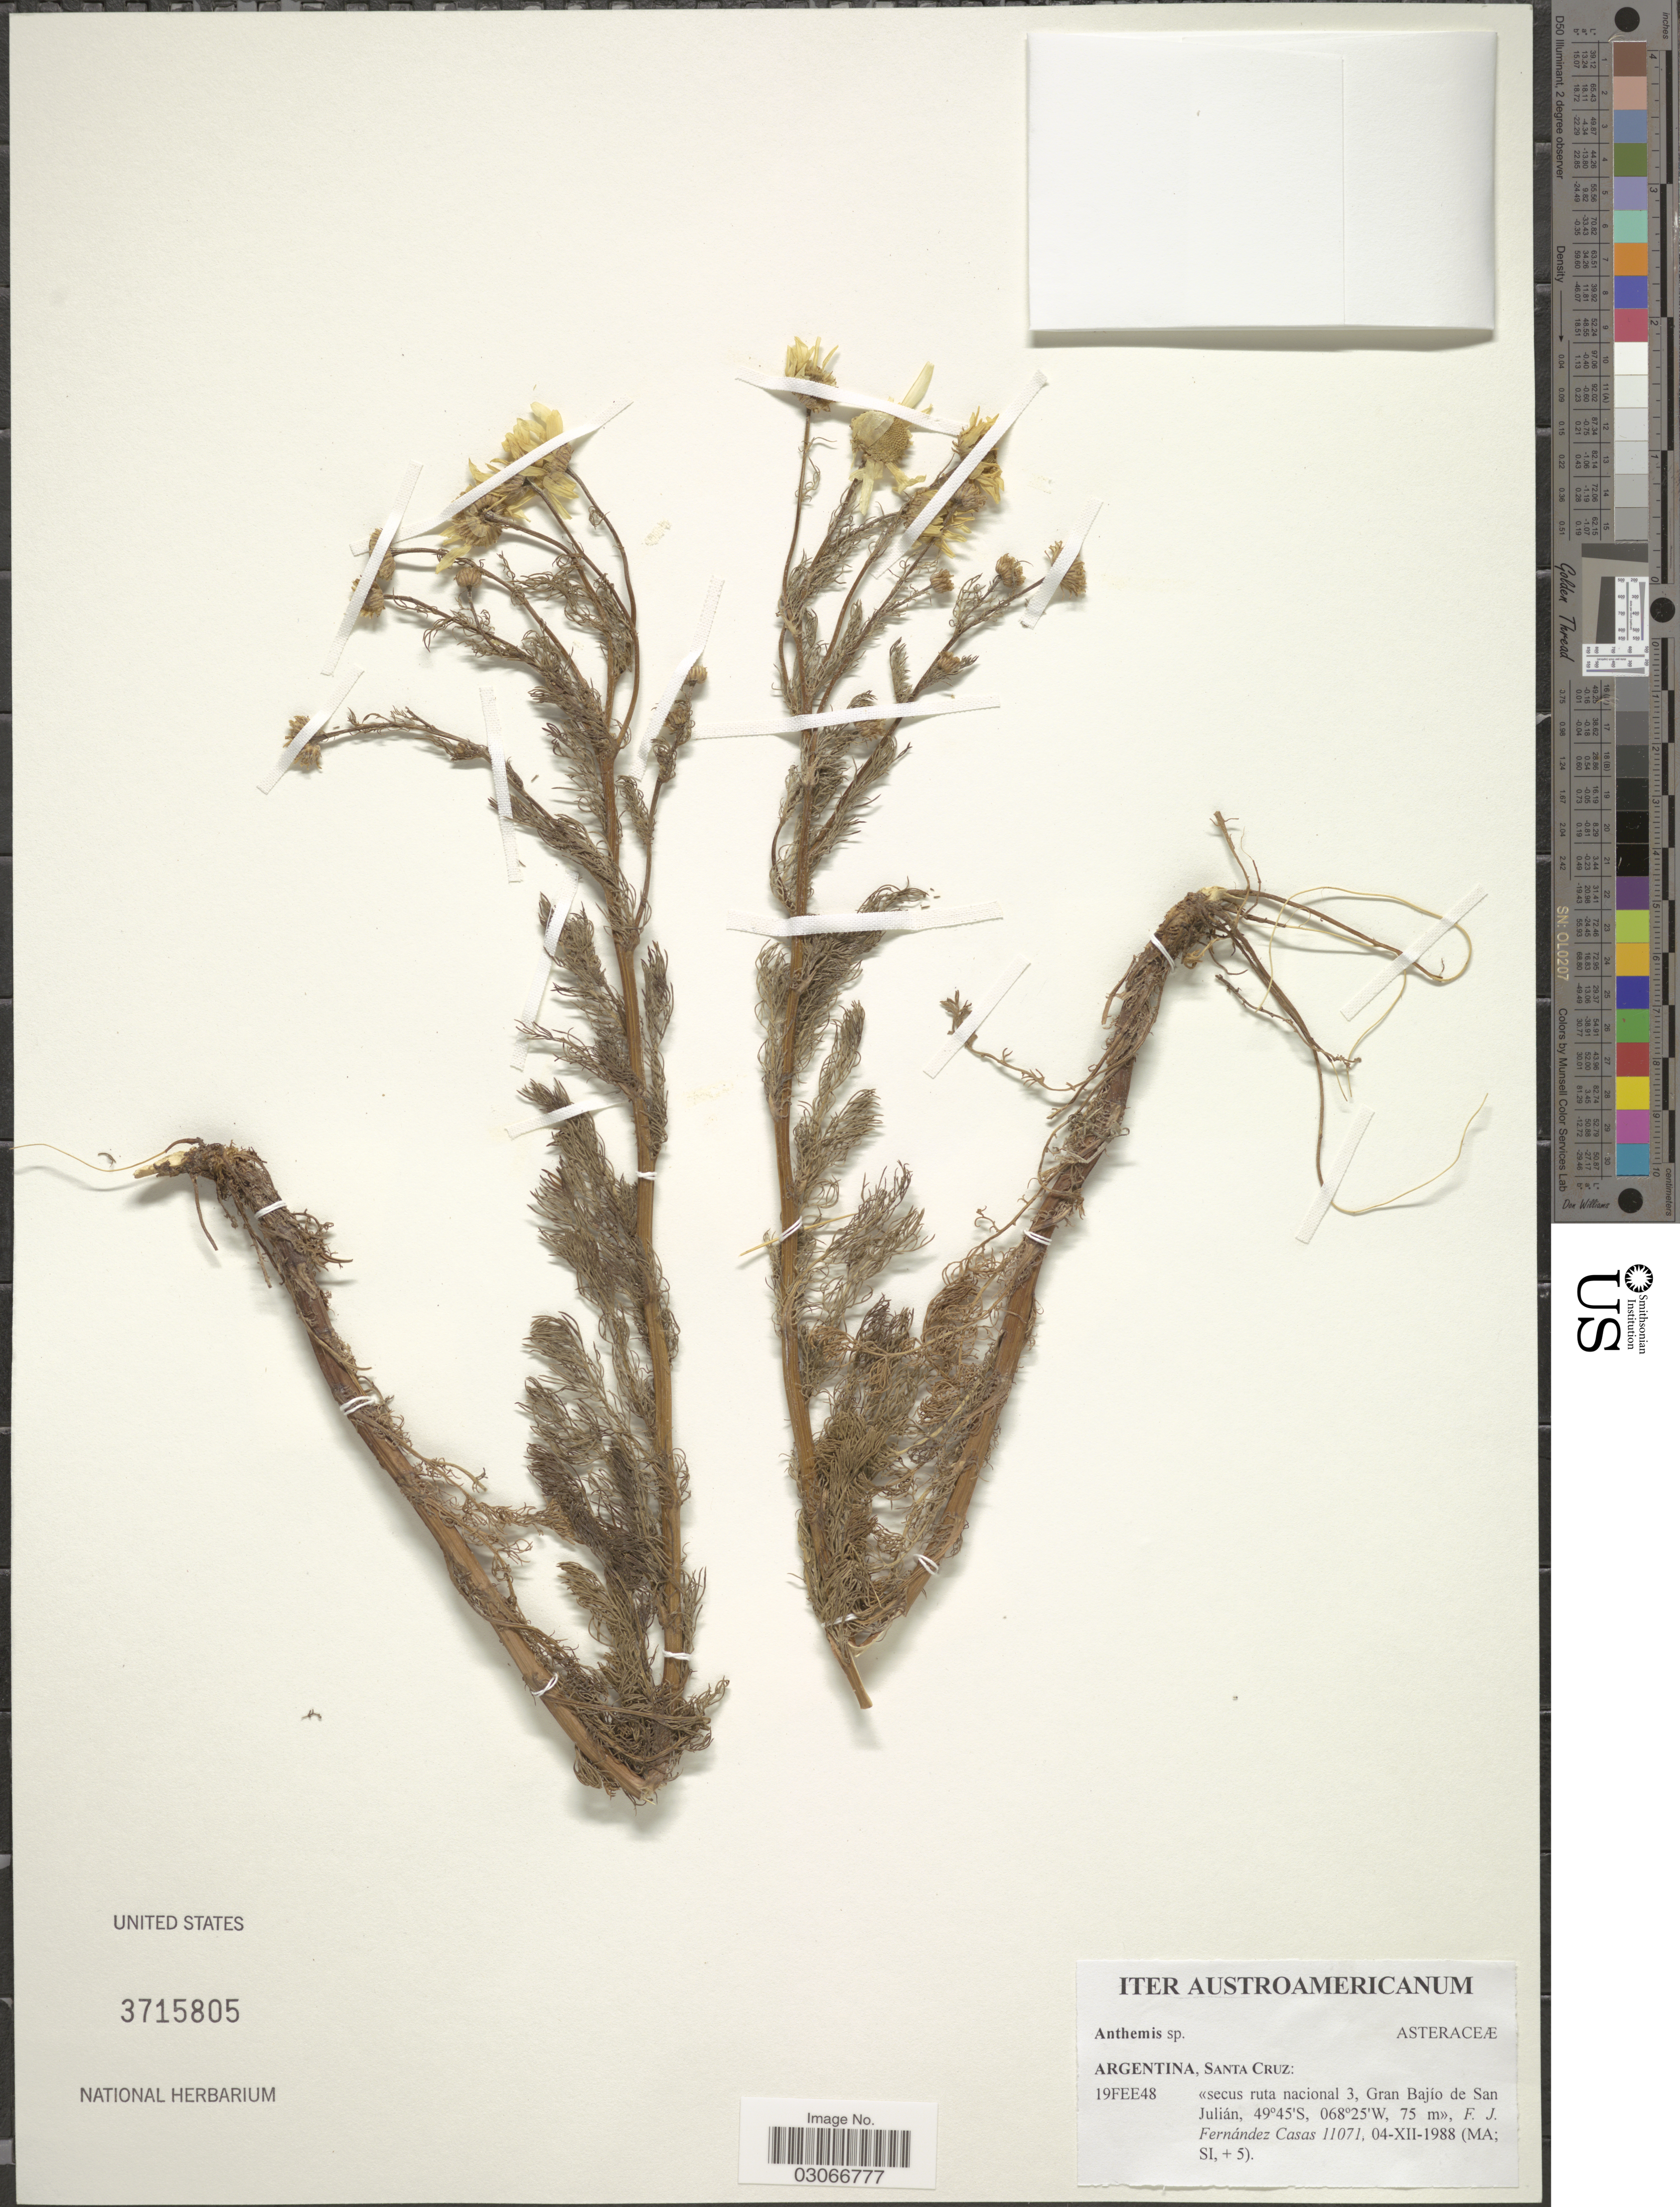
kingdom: Plantae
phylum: Tracheophyta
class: Magnoliopsida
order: Asterales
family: Asteraceae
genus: Anthemis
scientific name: Anthemis sp.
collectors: F. Fernández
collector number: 11071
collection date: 1988-12-04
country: Argentina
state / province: Santa Cruz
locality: Secus ruta nacional 3, Gran Bajío de San Julián.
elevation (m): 75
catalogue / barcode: US 3715805